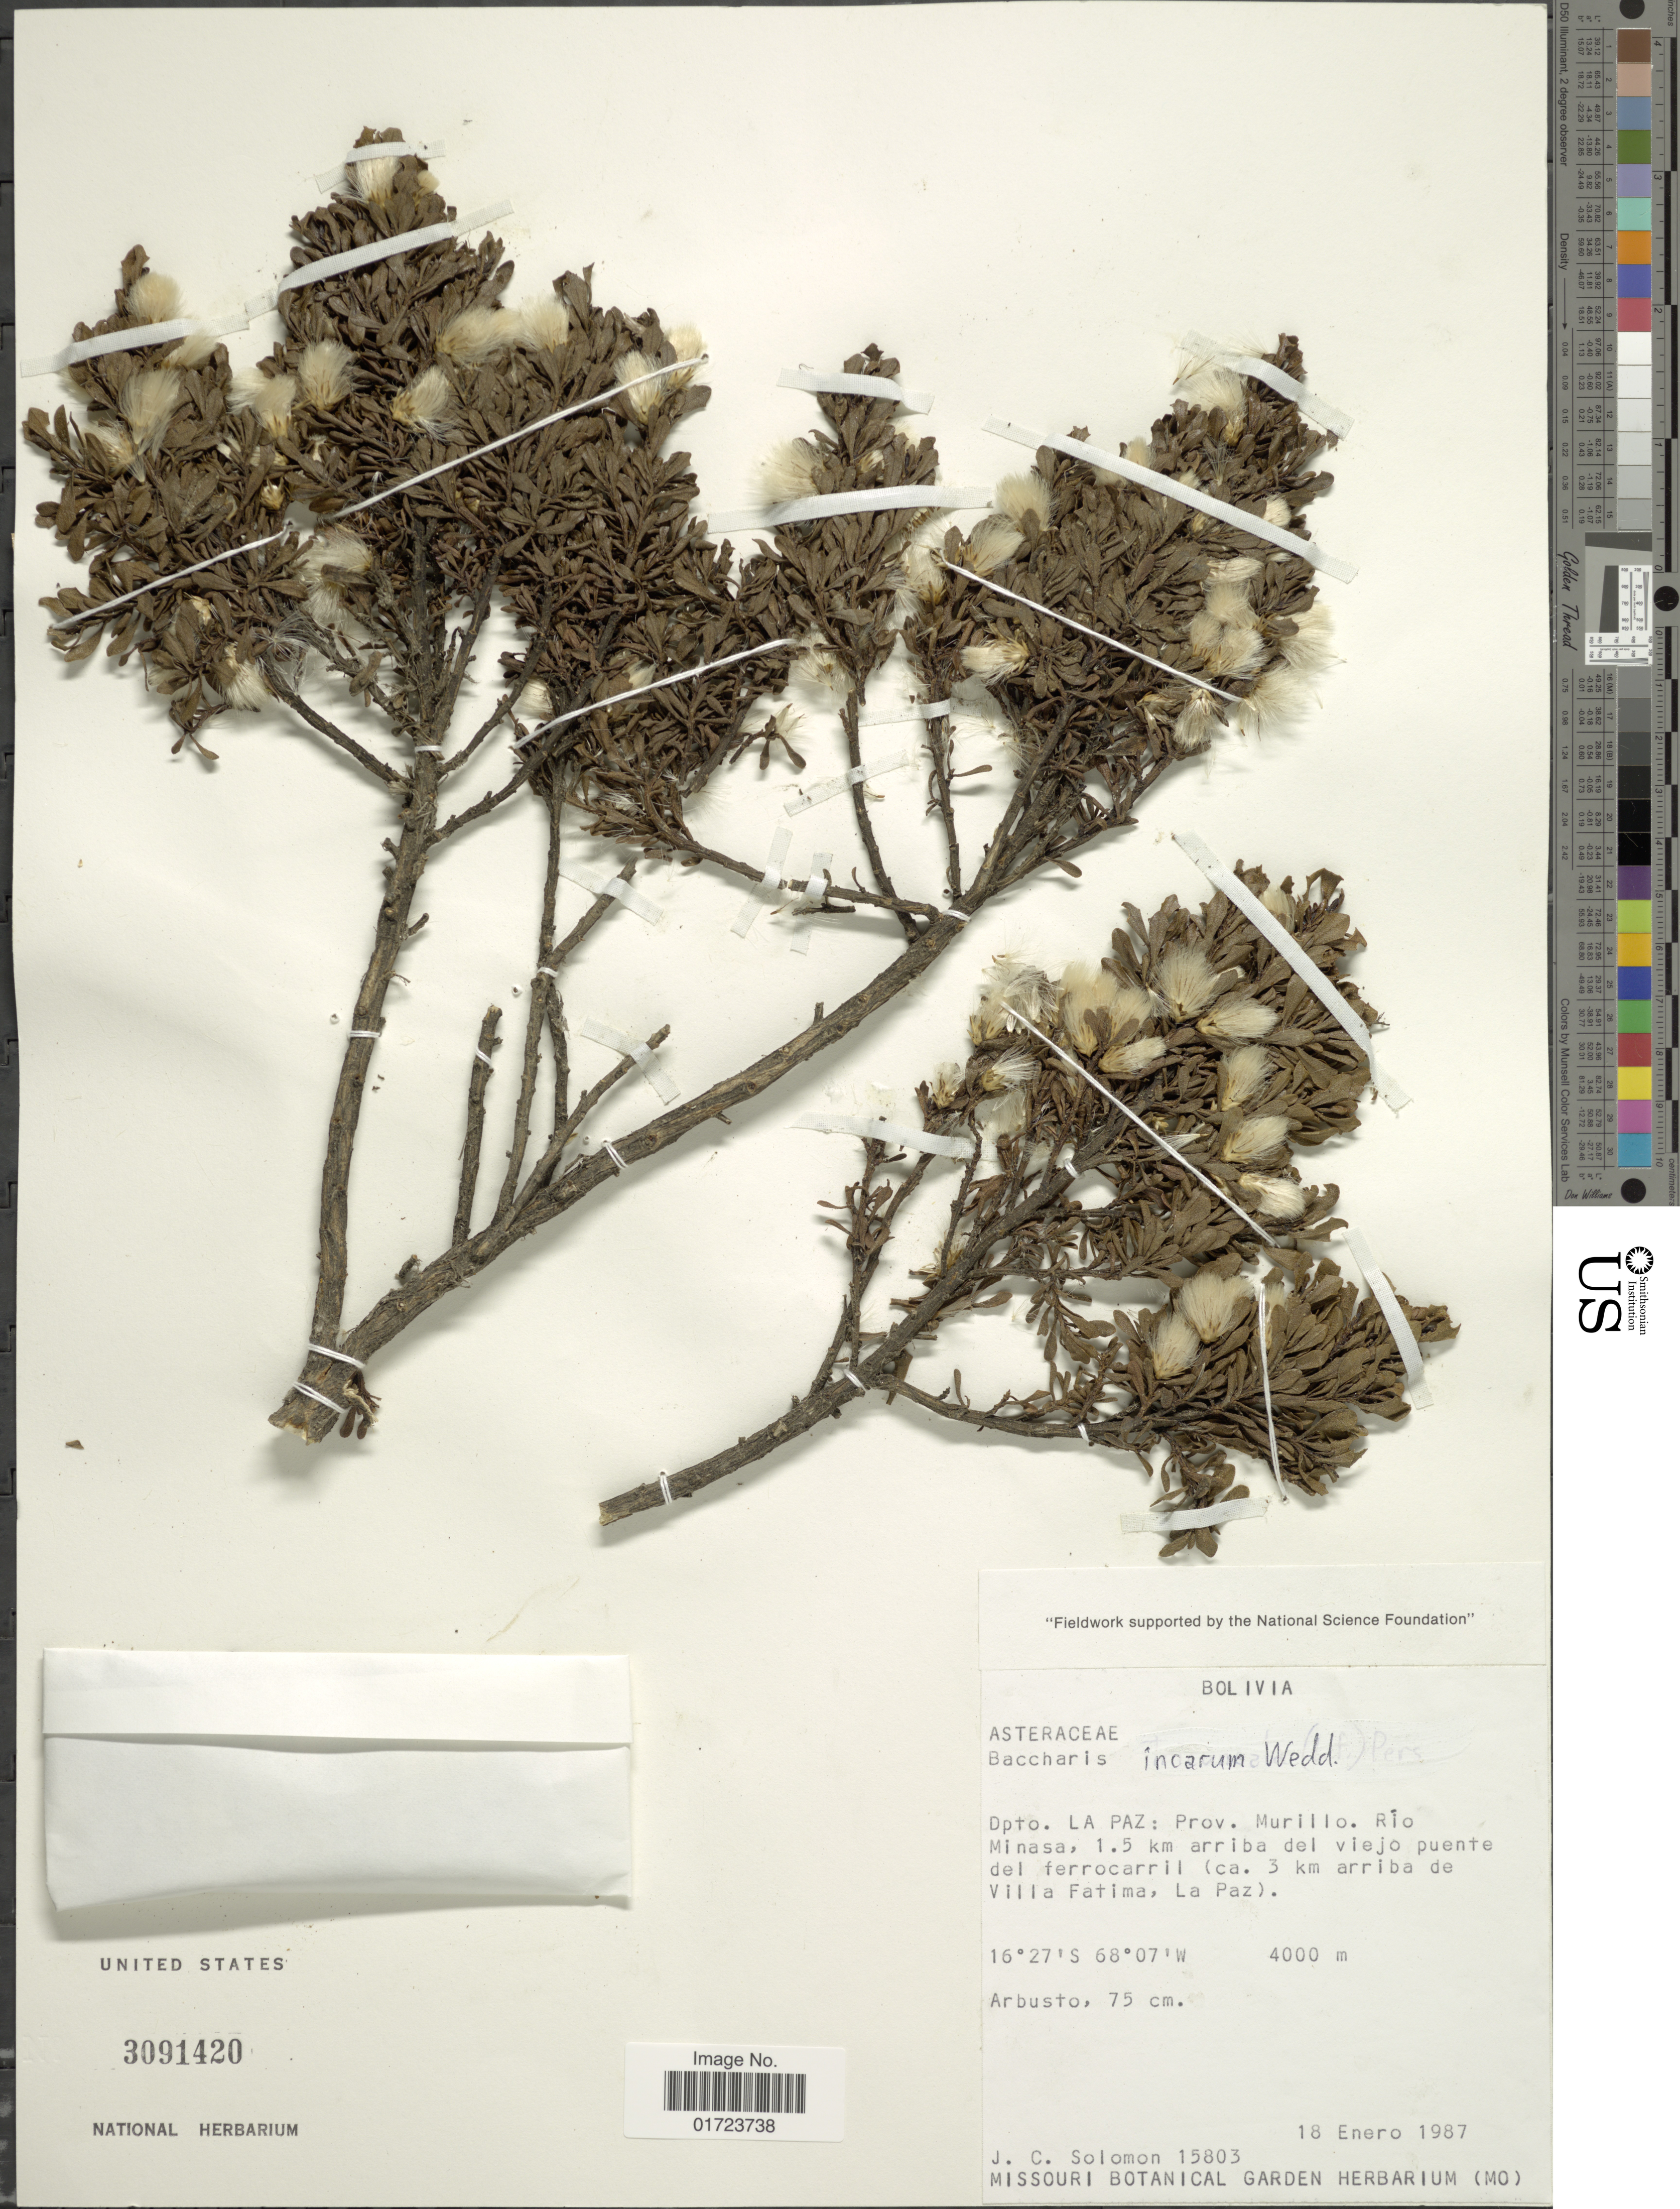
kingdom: Plantae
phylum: Tracheophyta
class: Magnoliopsida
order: Asterales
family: Asteraceae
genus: Baccharis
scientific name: Baccharis tola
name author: Phil.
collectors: J. C. Solomon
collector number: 3091420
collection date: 1987-01-18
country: Bolivia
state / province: La Paz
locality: Dpto. La Paz: Prov. Murillo, Rio Minasa, 1.5 km arriba del viejo puente del ferrocarril (ca. 3 km arriba de Villa Fatima, La Paz).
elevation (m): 4000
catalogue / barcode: US 3091420